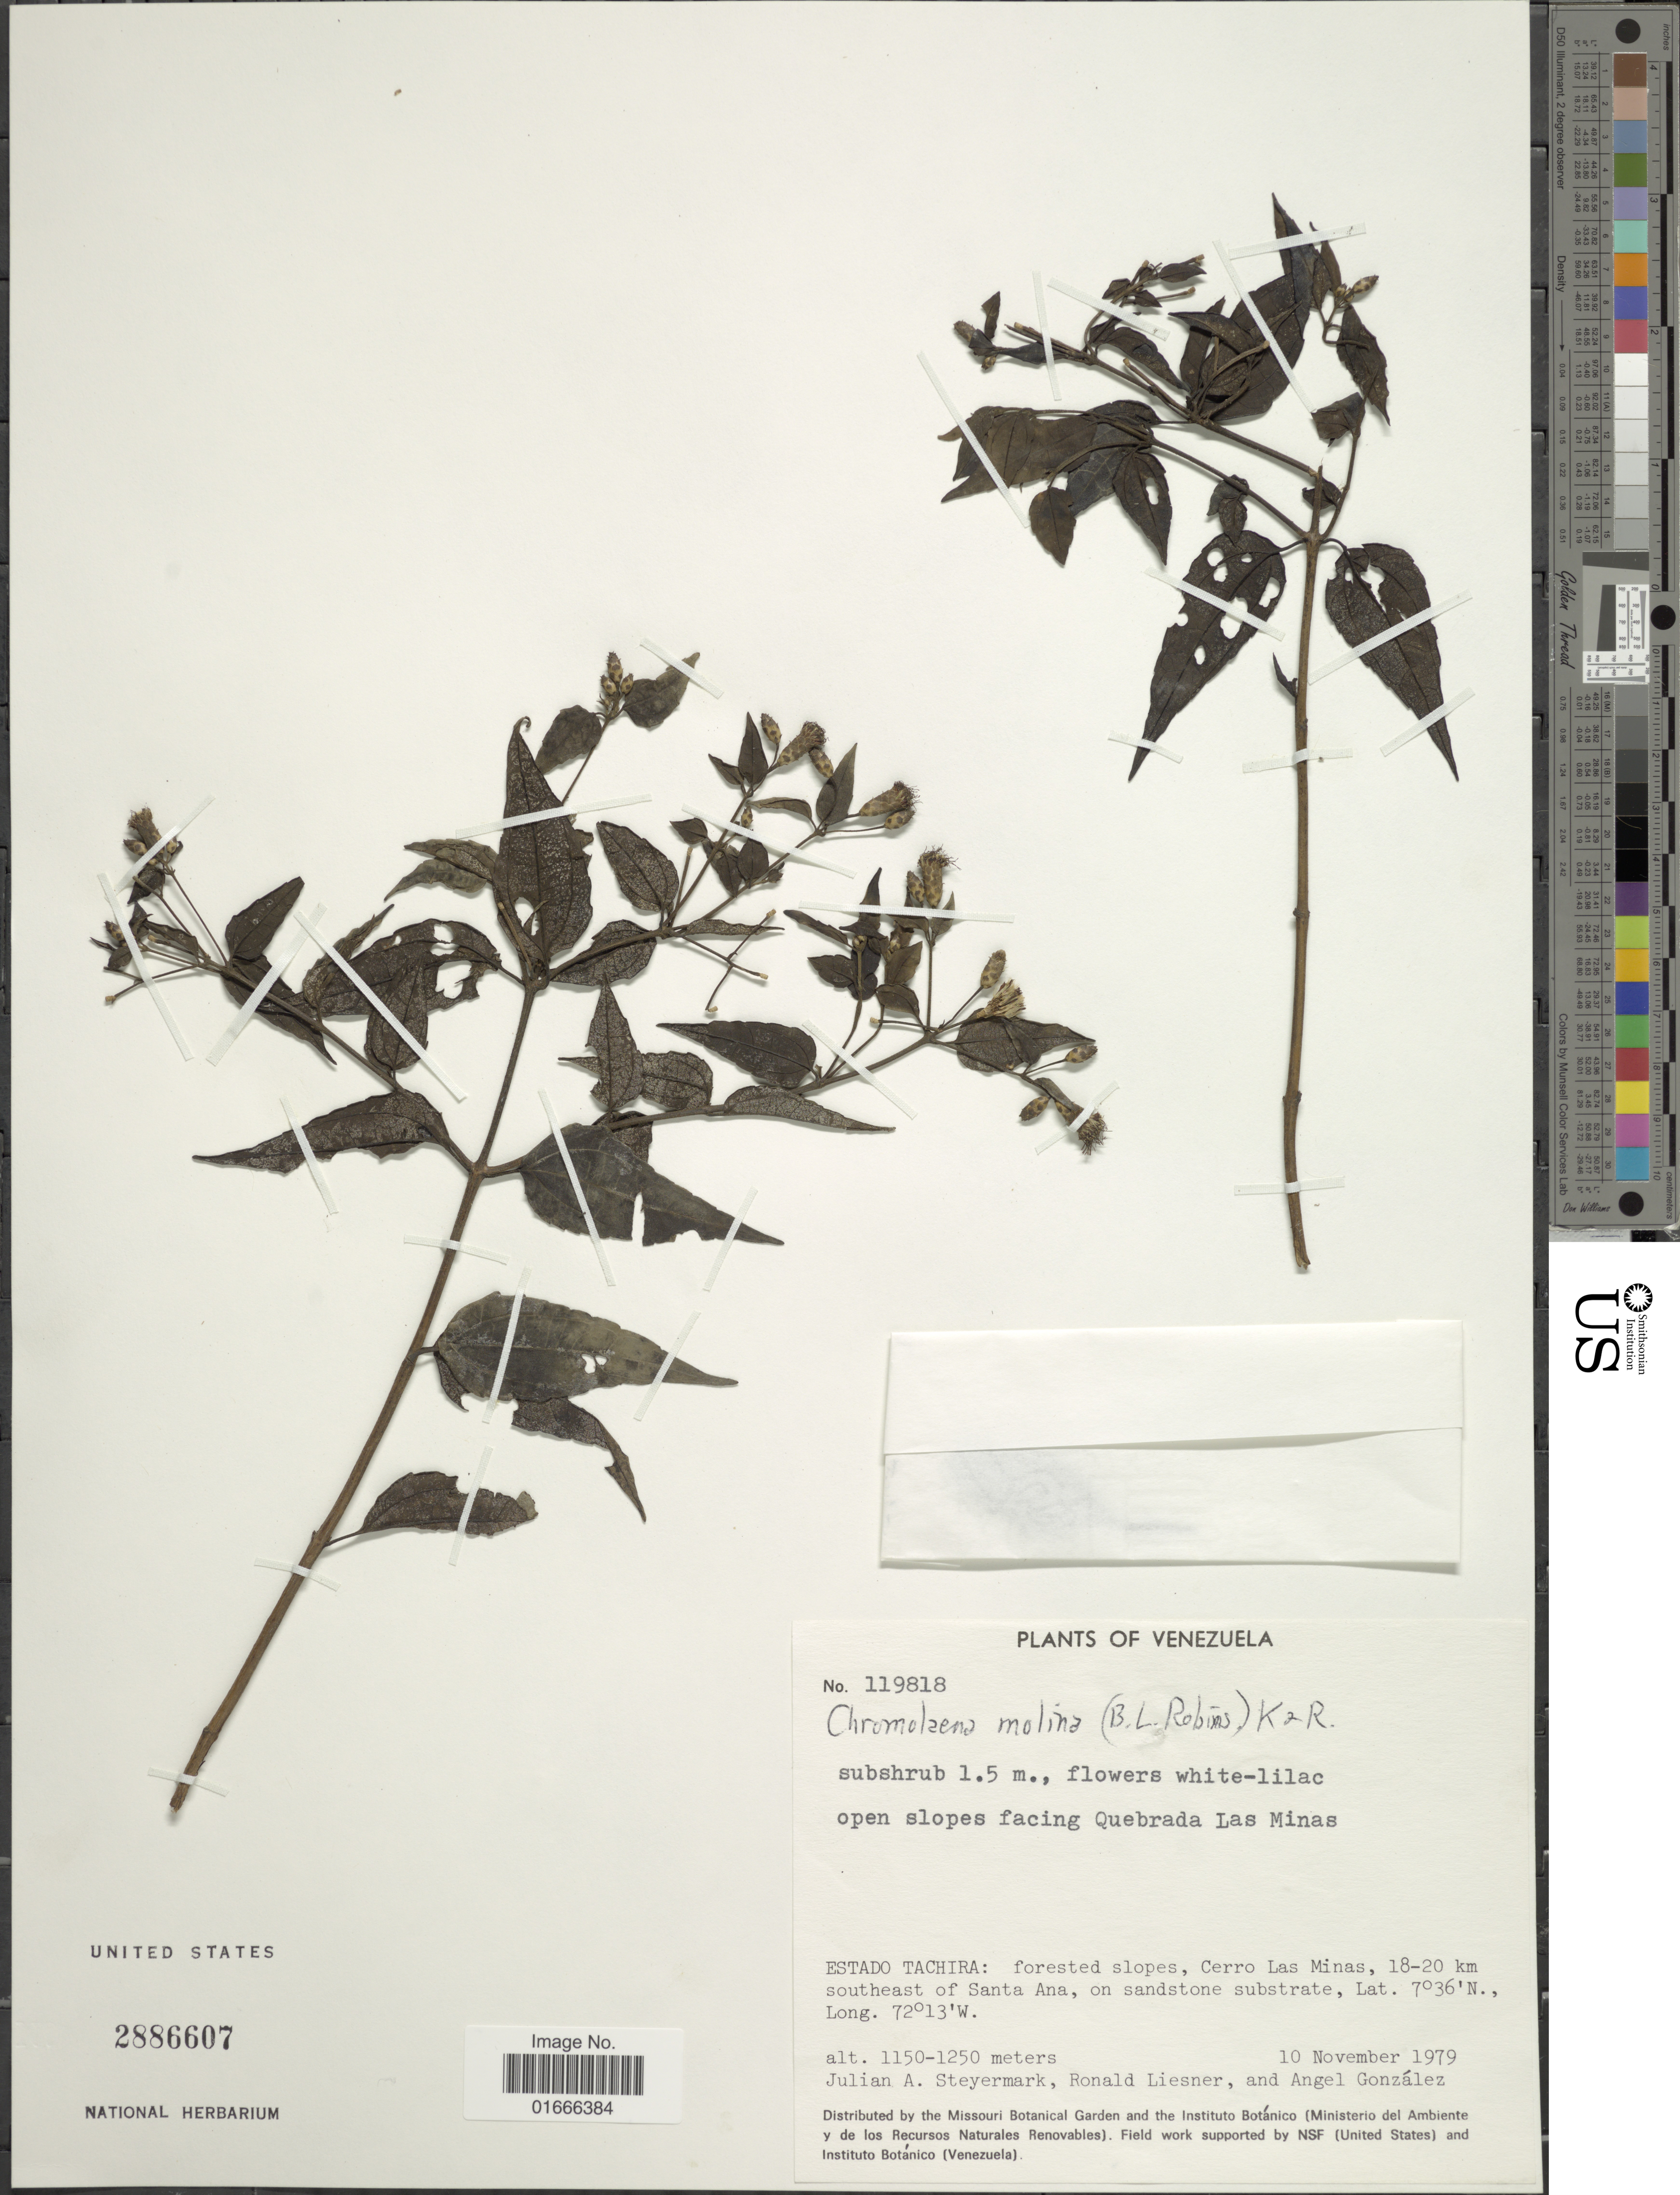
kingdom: Plantae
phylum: Tracheophyta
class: Magnoliopsida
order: Asterales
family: Asteraceae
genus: Chromolaena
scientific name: Chromolaena molina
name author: (B.L. Rob.) R.M. King & H. Rob.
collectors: J. Steyermark, R. L. Liesner & A. C. González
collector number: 119818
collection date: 1979-11-10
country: Venezuela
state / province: Tachira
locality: Open slopes facing Quebrada Las Minas, Cerro Las Minas, 18-20 km southeast of Santa Ana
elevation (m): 1150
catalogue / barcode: US 2886607